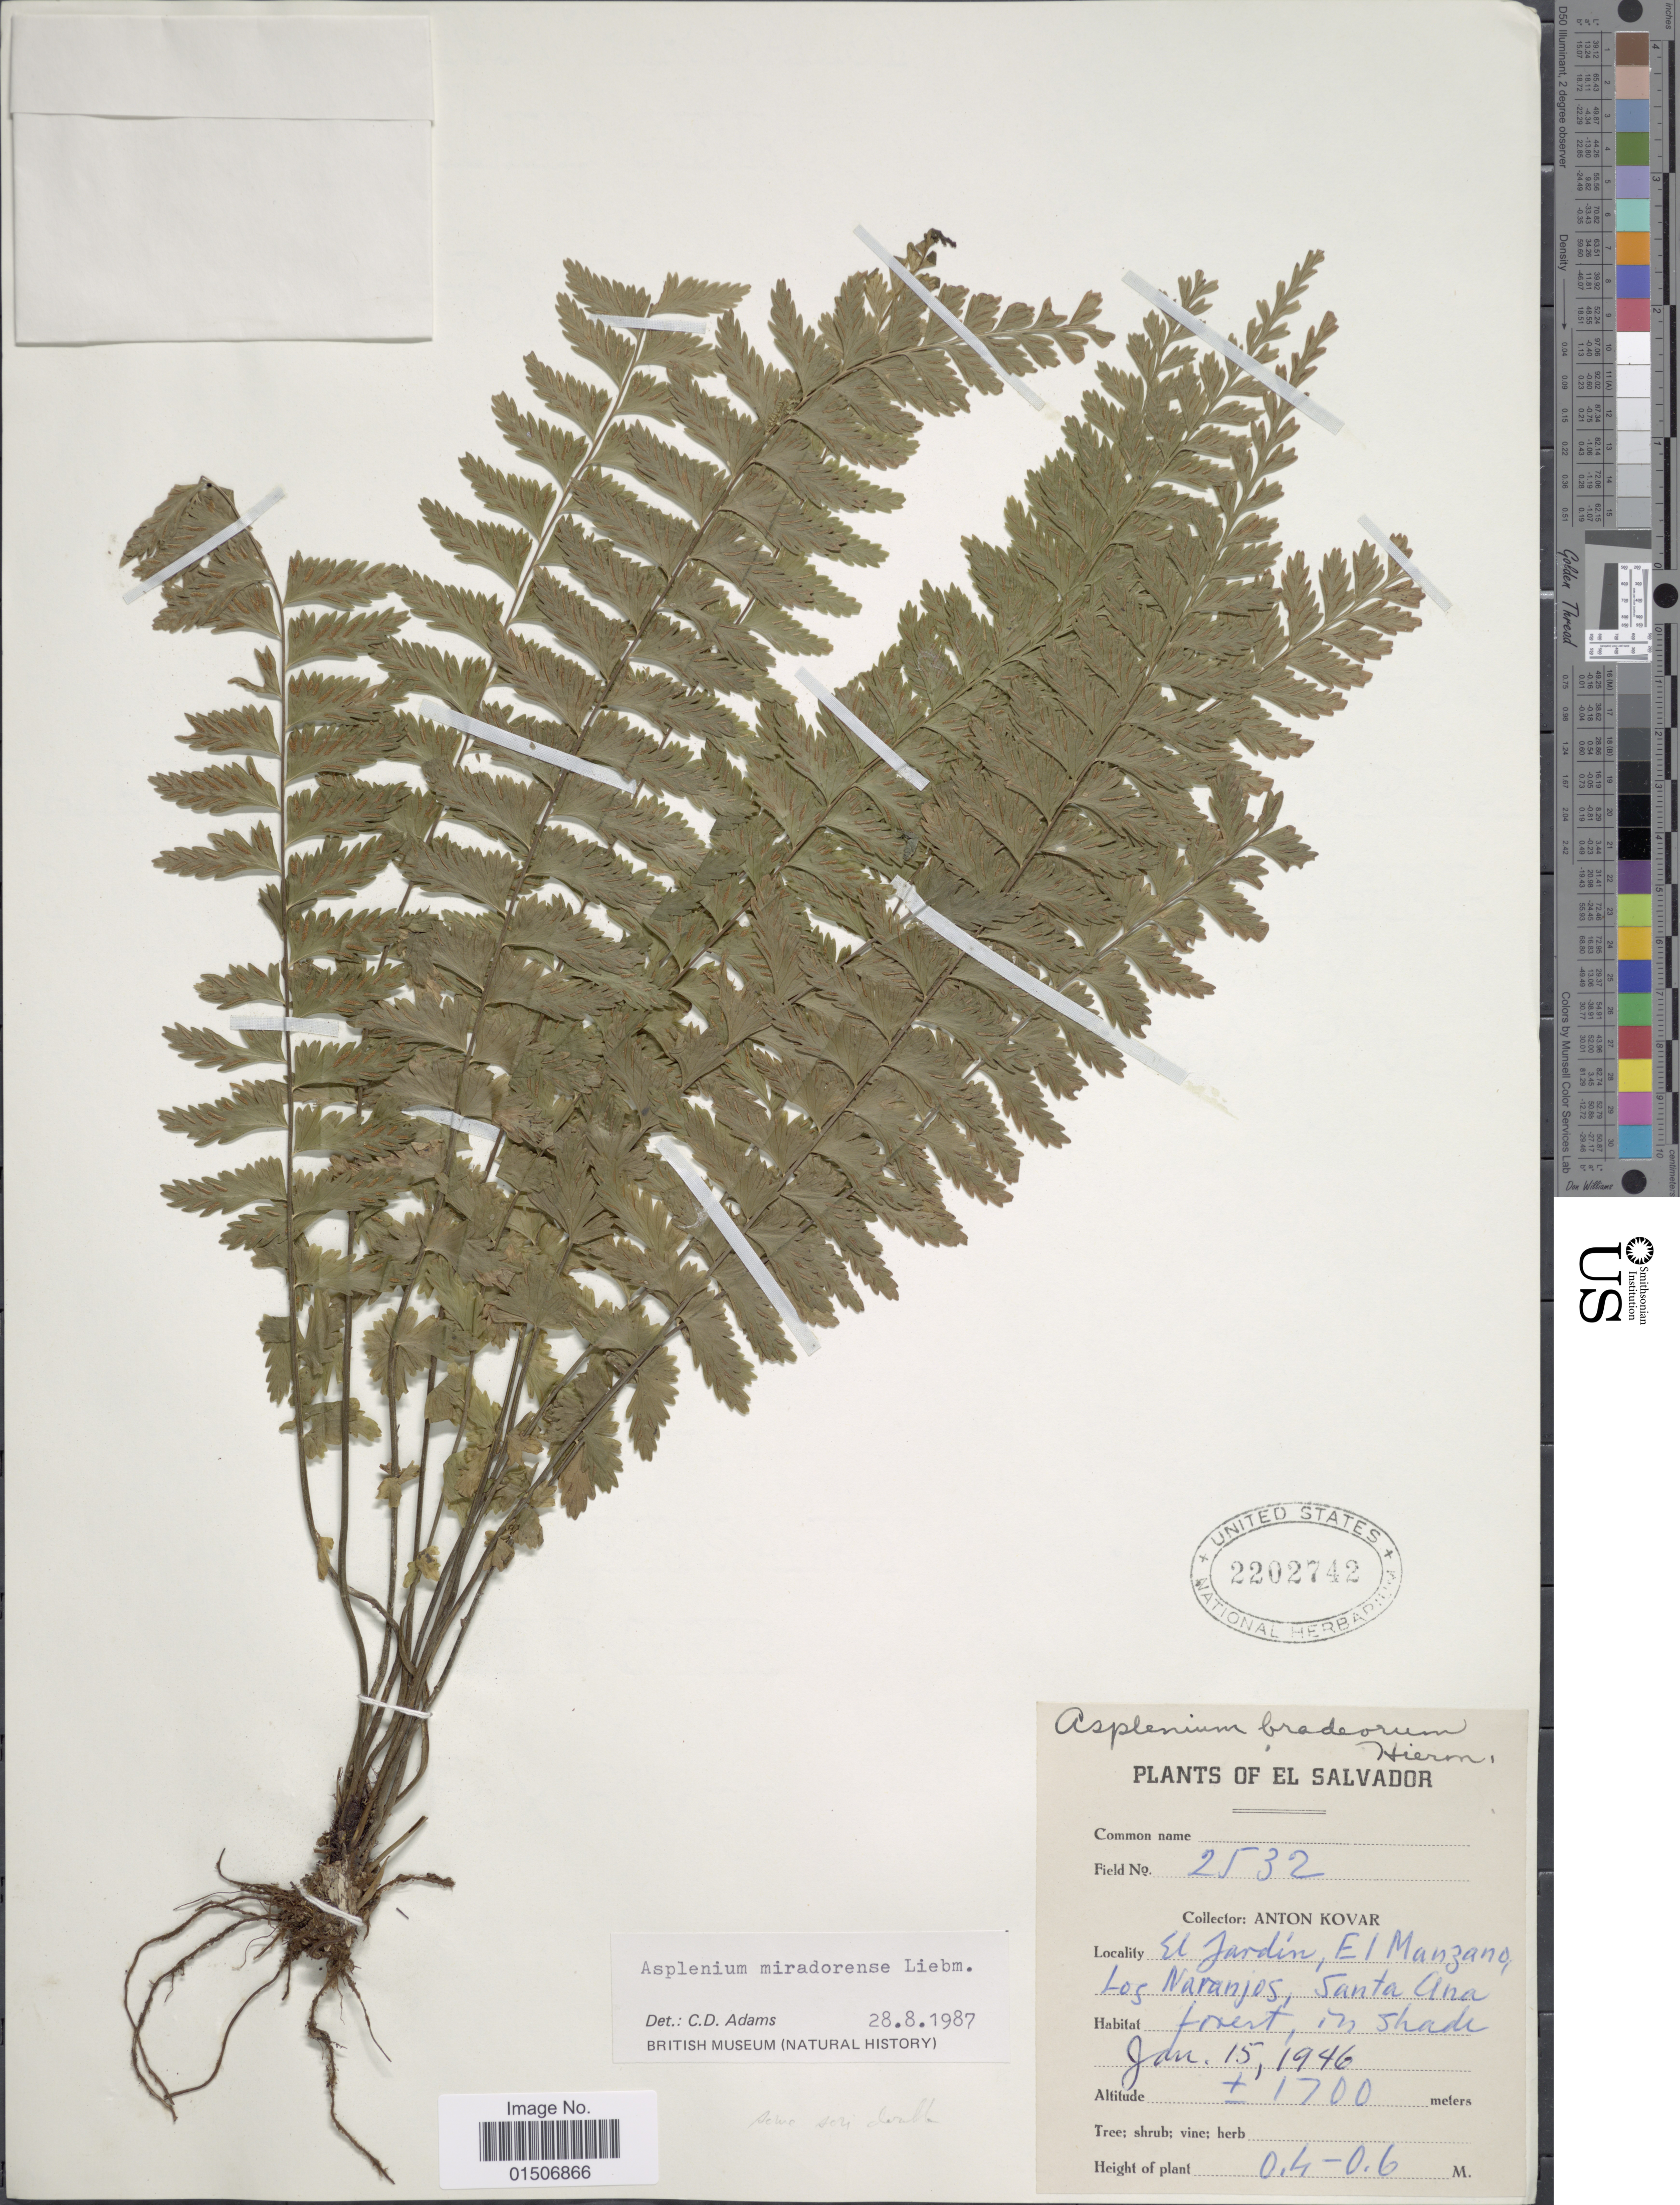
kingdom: Plantae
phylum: Tracheophyta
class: Polypodiopsida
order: Polypodiales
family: Aspleniaceae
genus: Asplenium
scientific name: Asplenium miradorense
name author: Liebm.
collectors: A. Kovar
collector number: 2532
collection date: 1946-01-15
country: El Salvador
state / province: Santa Ana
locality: El Jardin, El Manzano, Los Naranjos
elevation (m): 1700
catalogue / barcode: US 2202742